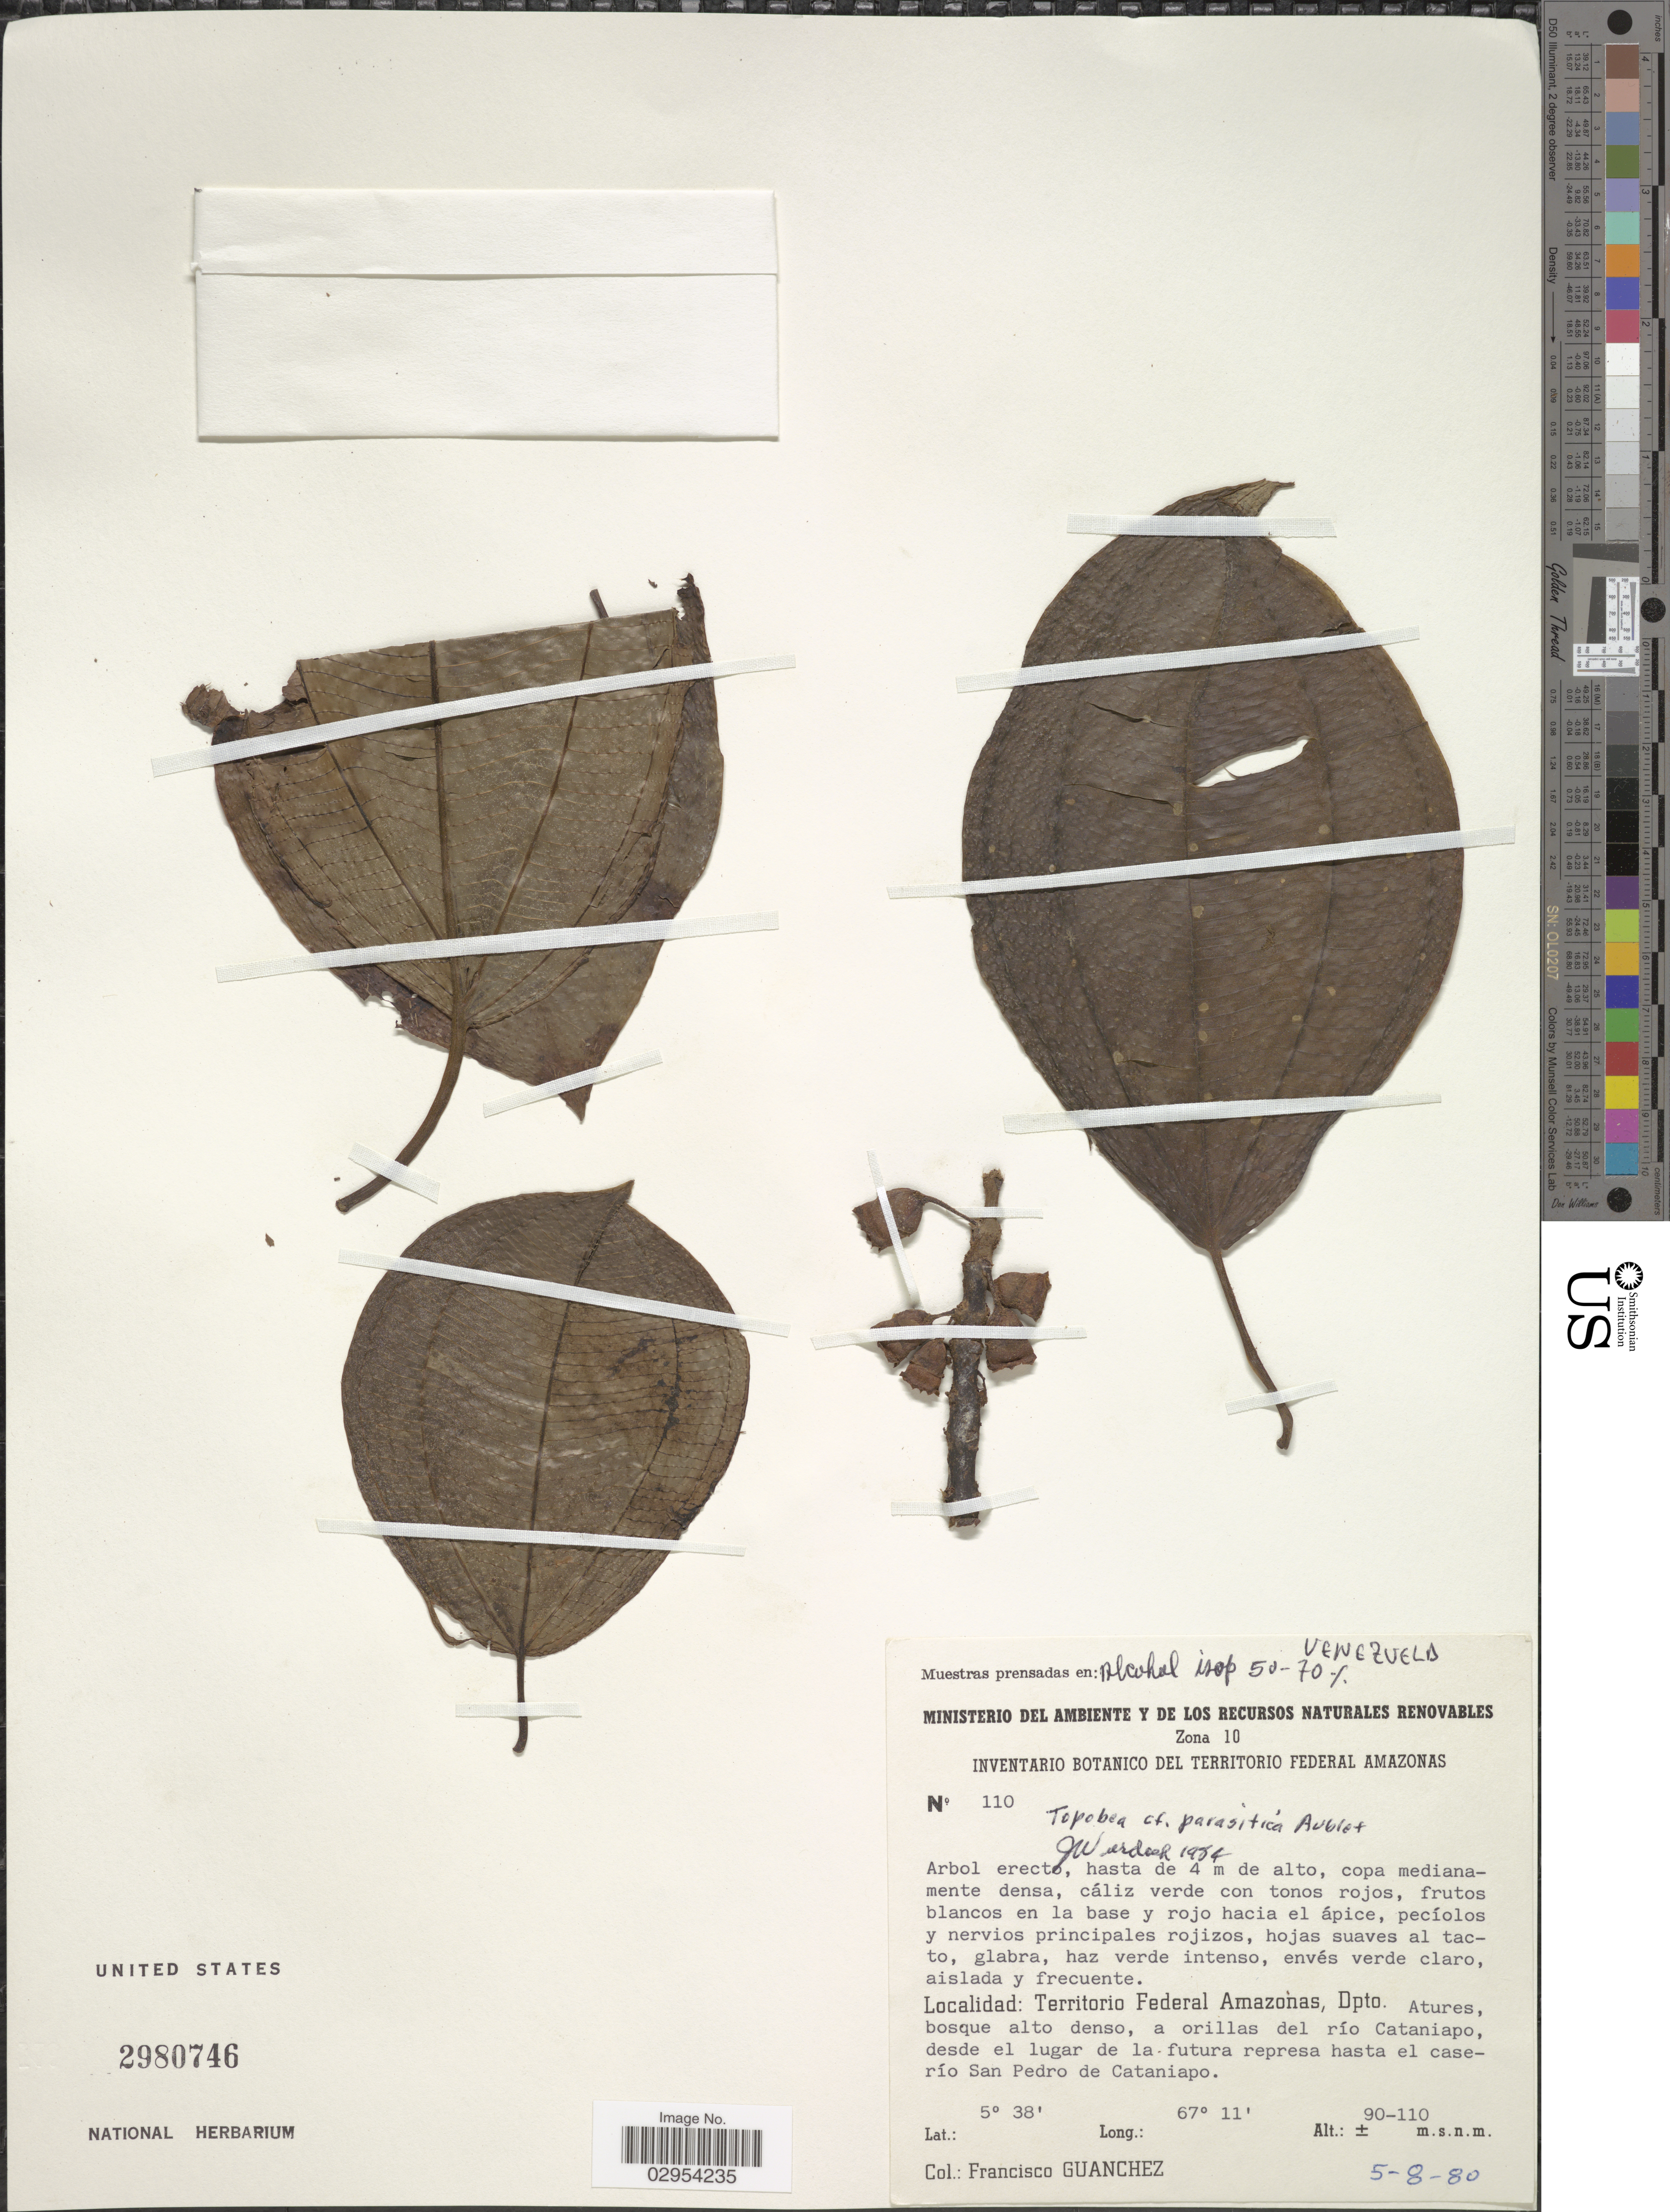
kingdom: Plantae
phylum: Tracheophyta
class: Magnoliopsida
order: Myrtales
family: Melastomataceae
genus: Topobea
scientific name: Topobea parasitica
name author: Aubl.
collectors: F. Guánchez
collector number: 110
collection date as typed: Transcribed d/m/y: 5/8/80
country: Venezuela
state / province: Amazonas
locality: Territorio Federal Amazonas, Dpto. Atures, bosque alto denso, a orillas del río Cataniapo, desde el lugar de la futura represa hasta el caserío San Pedro de Cataniapo.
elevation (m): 90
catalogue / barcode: US 2980746